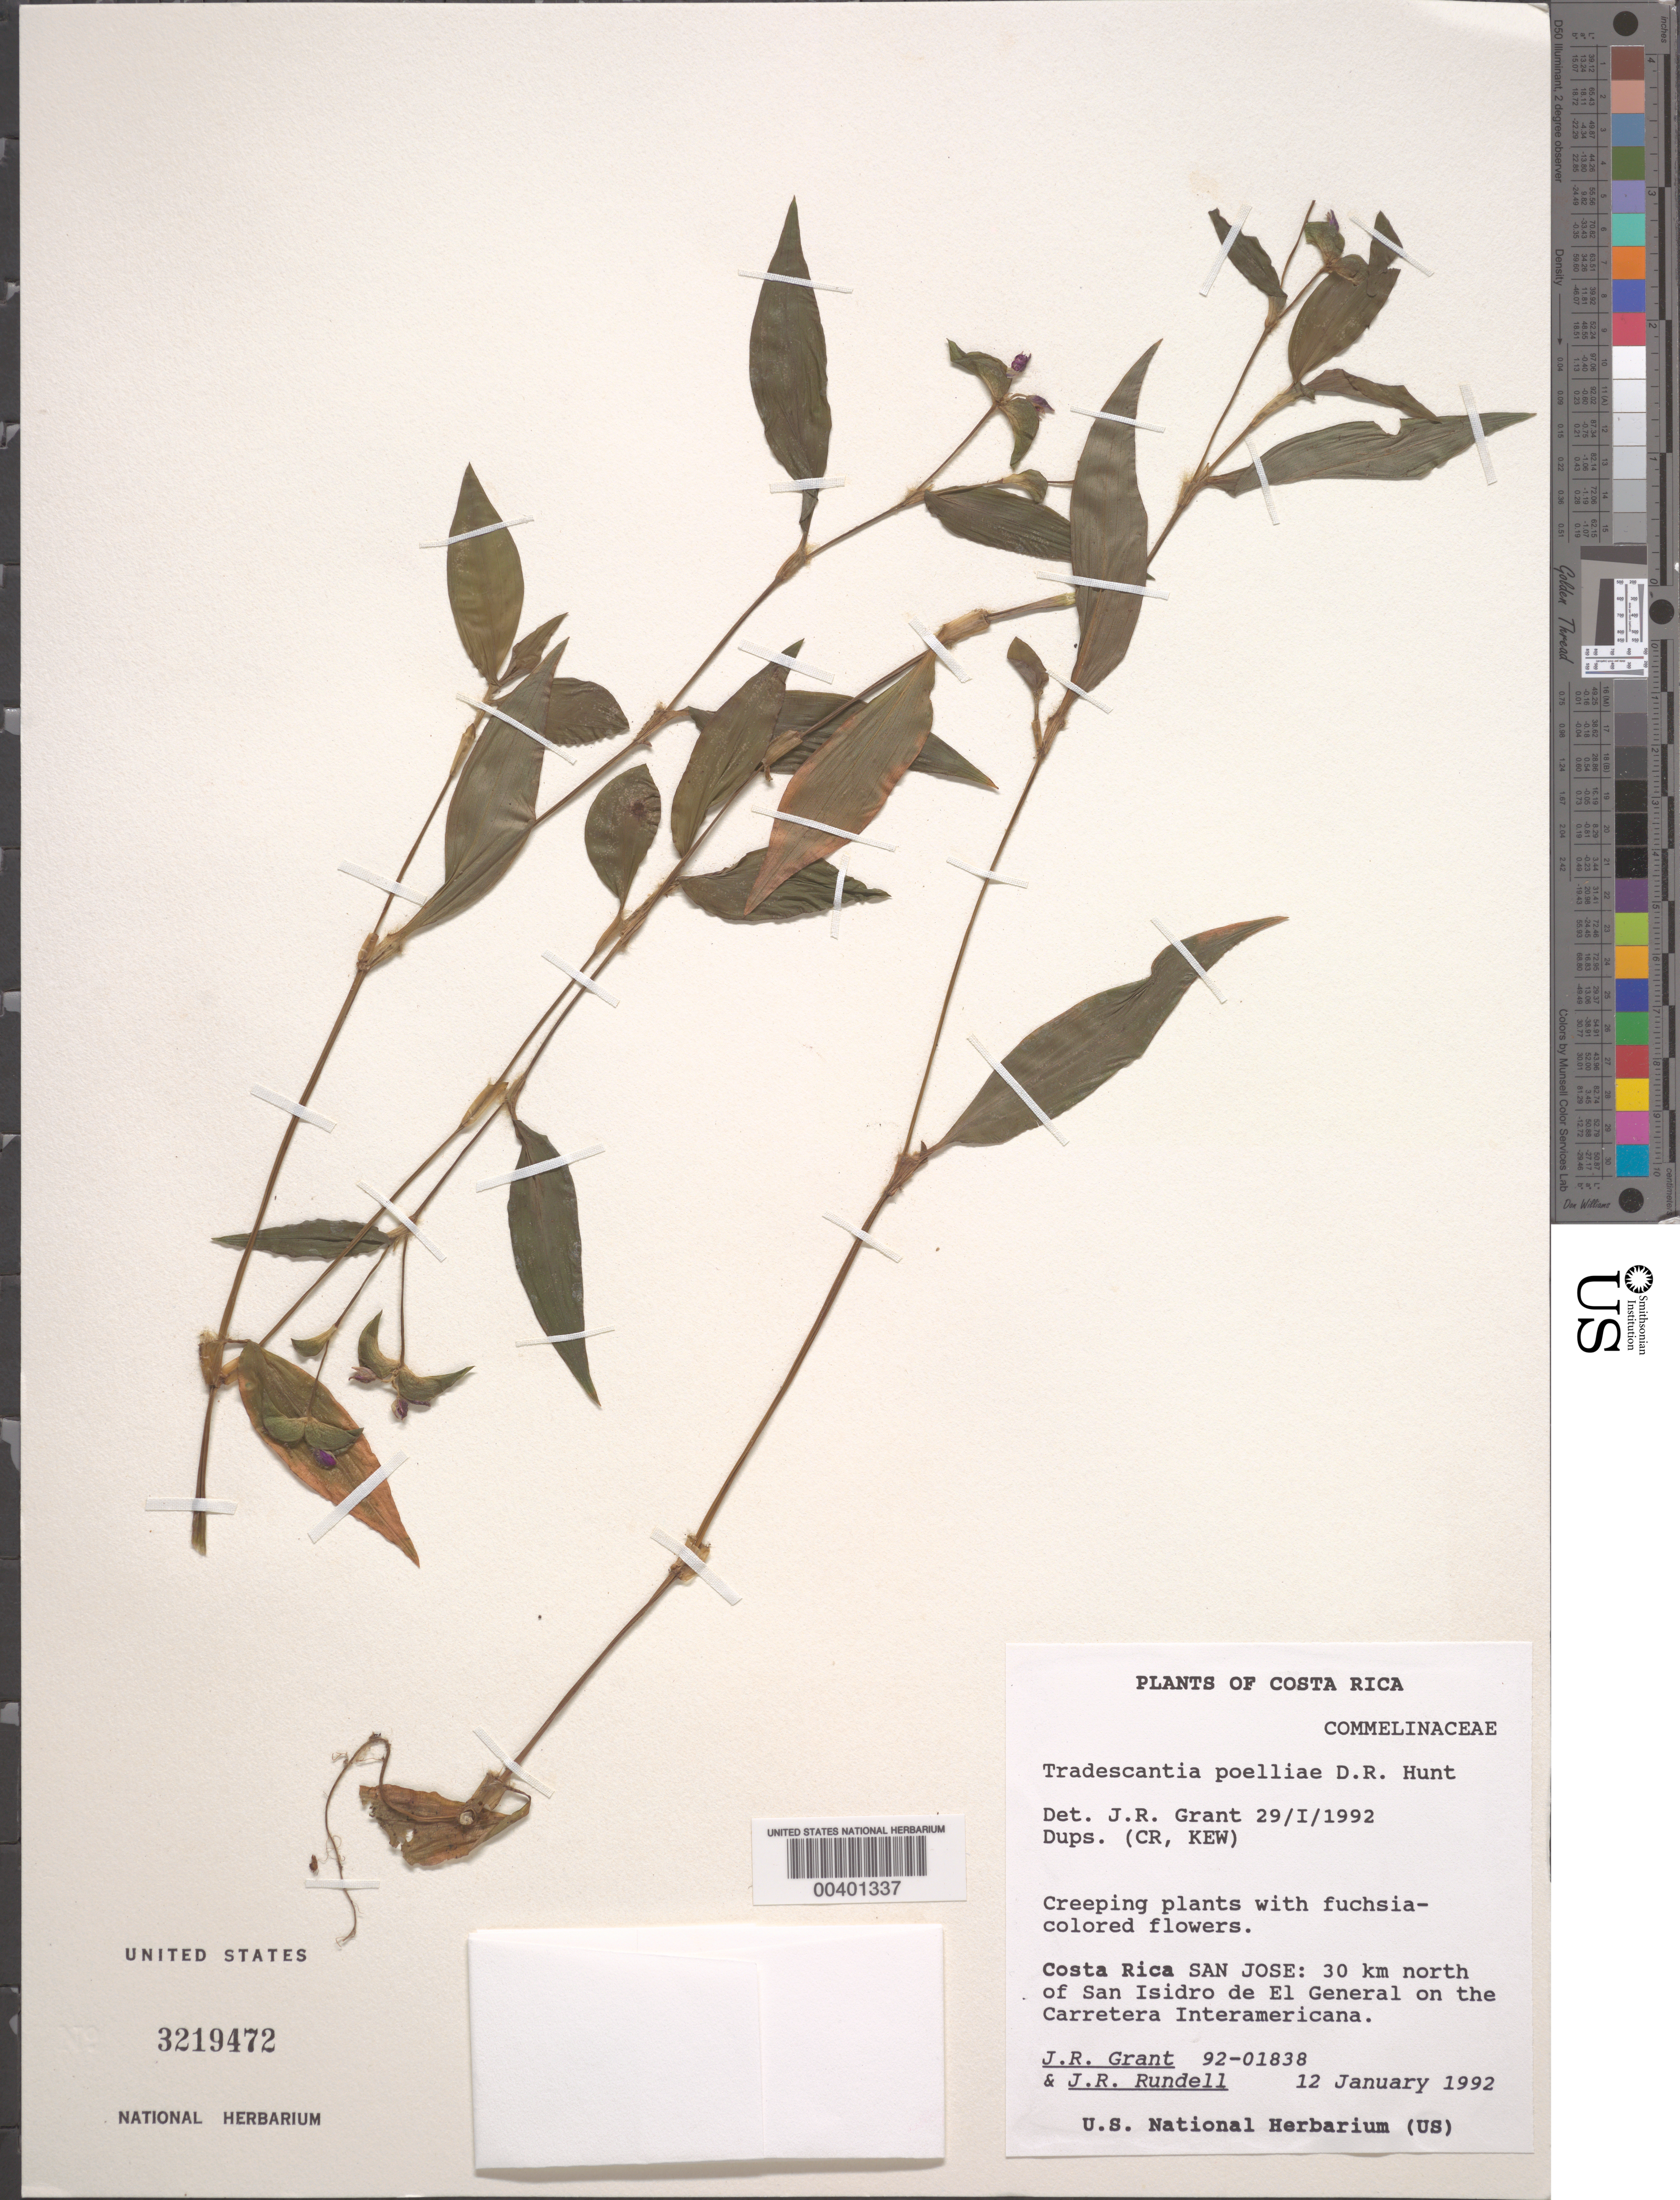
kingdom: Plantae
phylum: Tracheophyta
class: Liliopsida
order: Commelinales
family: Commelinaceae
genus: Tripogandra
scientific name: Tripogandra serrulata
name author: (Vahl) Handlos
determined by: Grant, J. R., (SWITZERLAND)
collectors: J. R. Grant & J. R. Rundell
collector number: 92-01838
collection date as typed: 12 Jan 1992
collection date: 1992-01-12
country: Costa Rica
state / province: San José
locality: N of san isidro de el general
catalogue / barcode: US 3219472